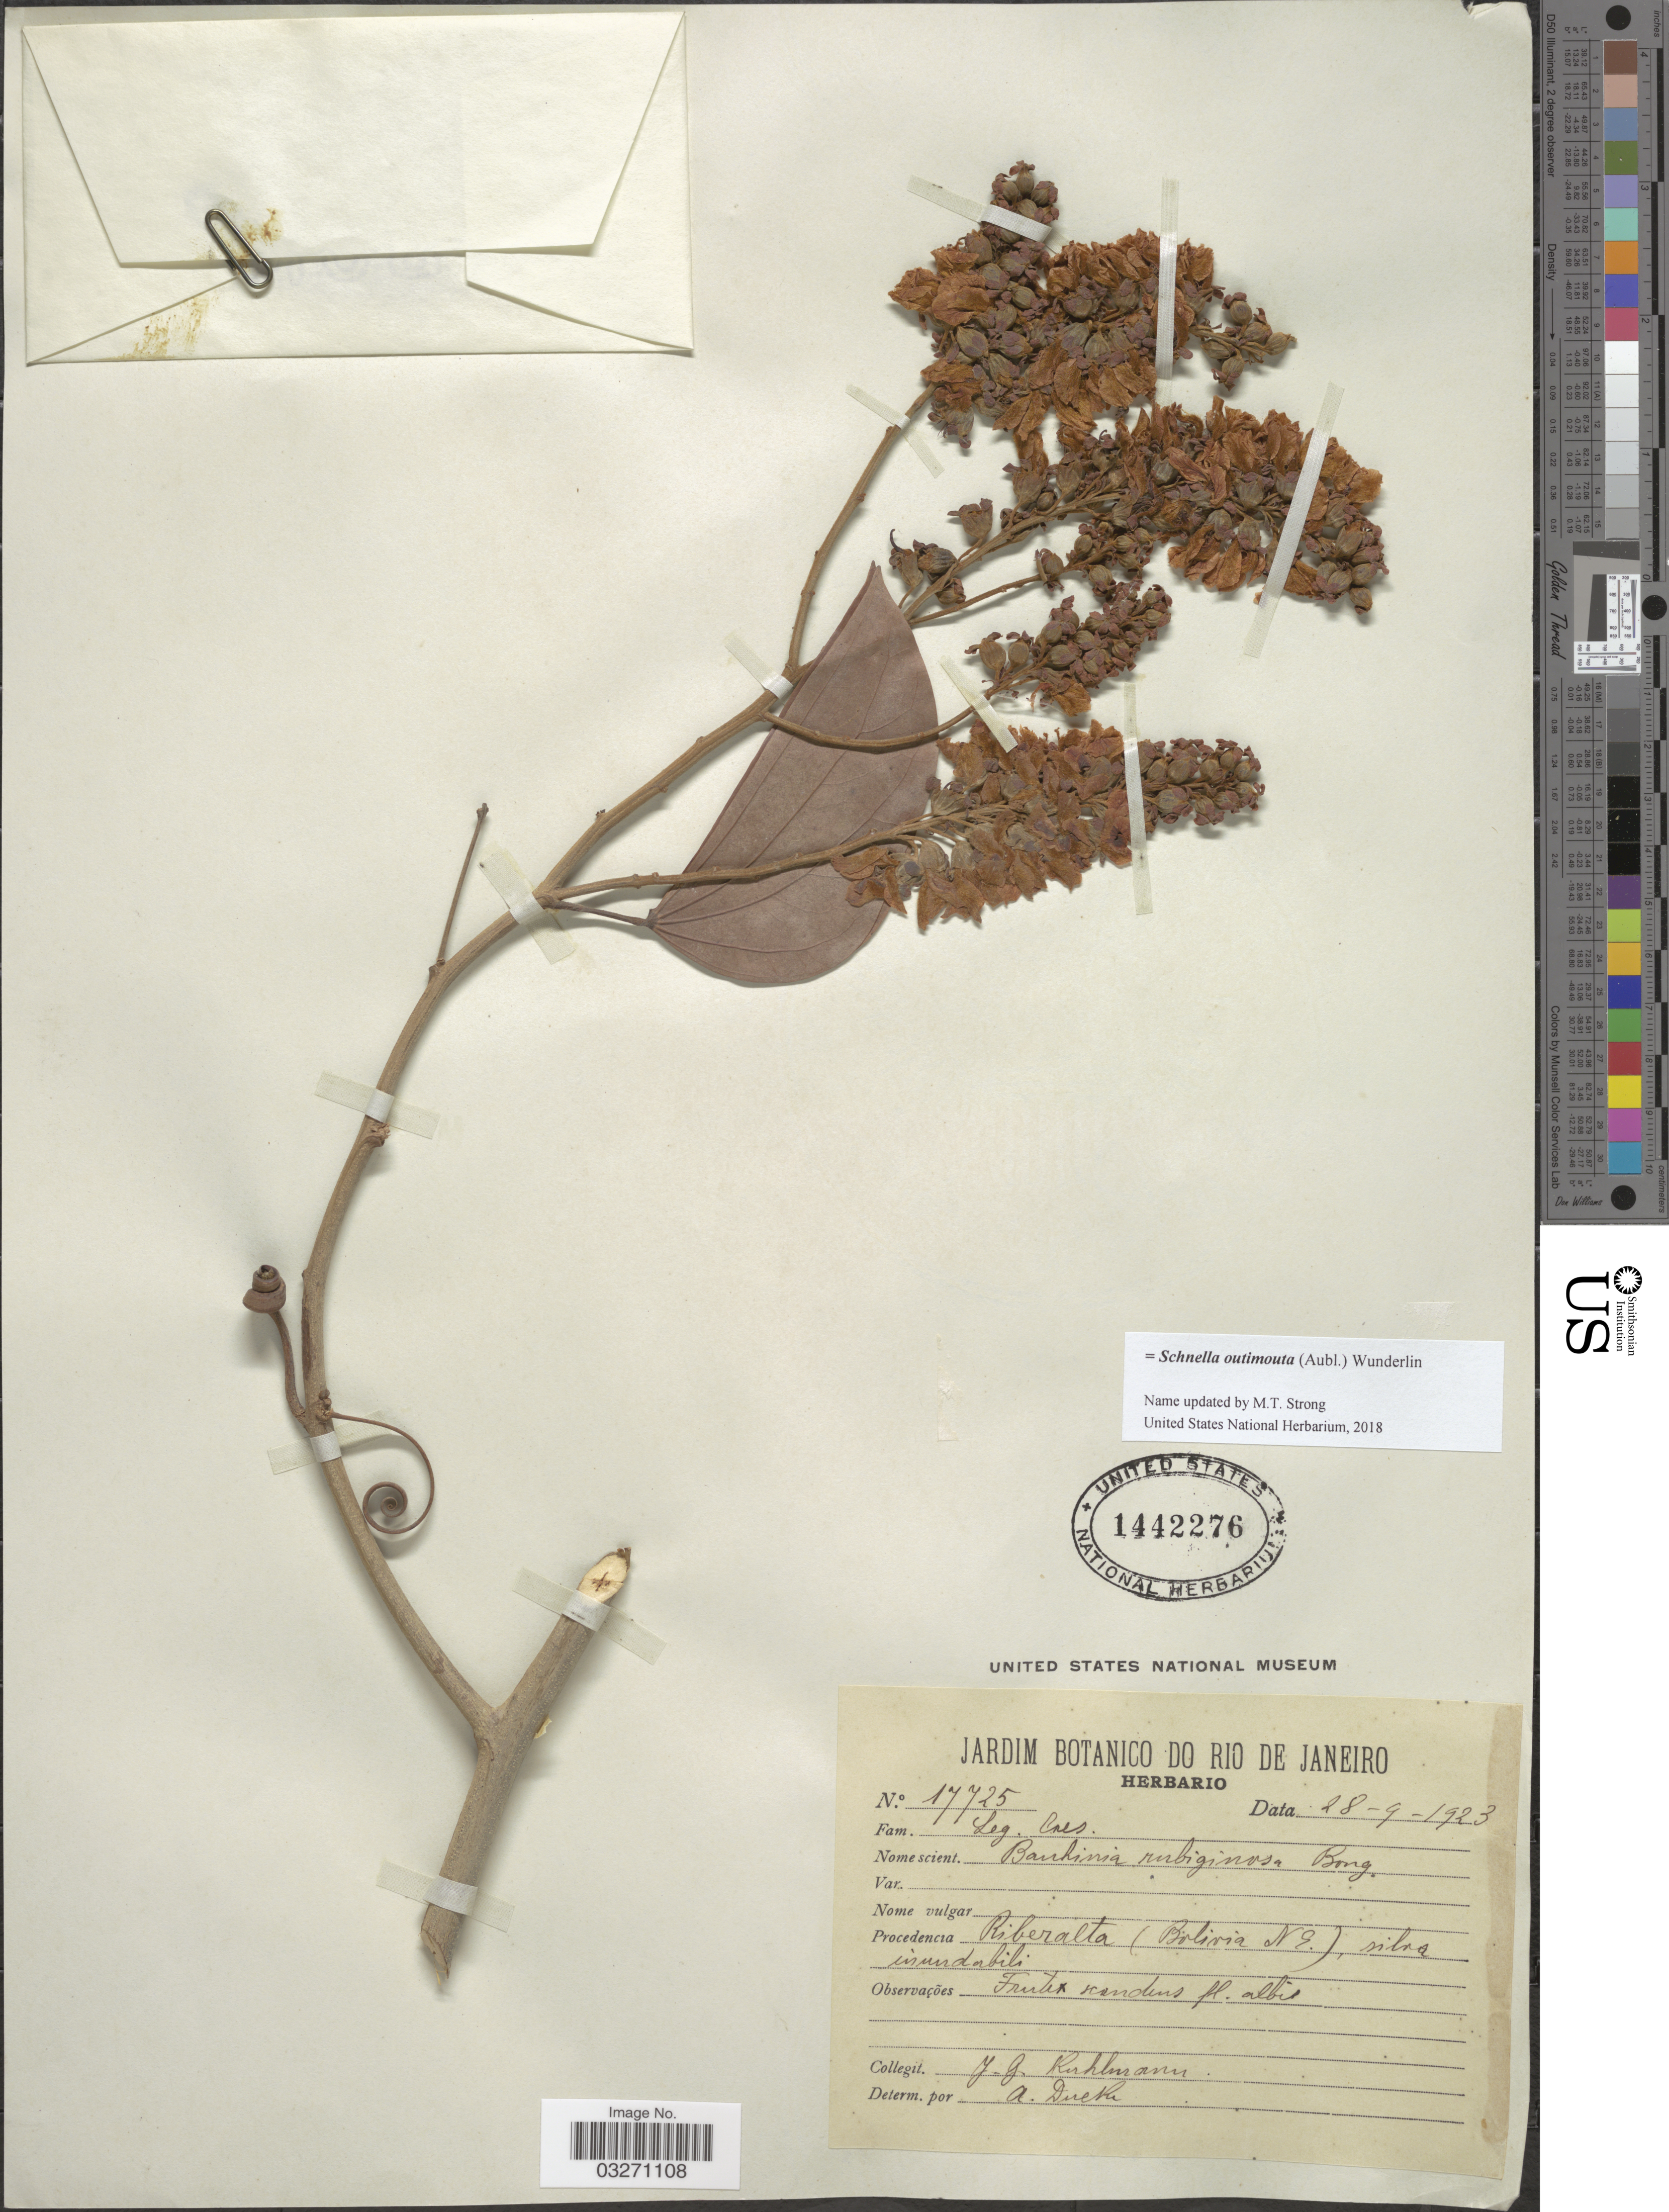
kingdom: Plantae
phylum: Tracheophyta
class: Magnoliopsida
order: Fabales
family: Fabaceae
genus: Schnella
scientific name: Schnella outimouta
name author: (Aubl.) Wunderlin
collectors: A. Ducke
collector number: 17725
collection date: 1923-09-28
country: Bolivia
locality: Procedencia Riberalta (Bolivia NE).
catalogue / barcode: US 1442276